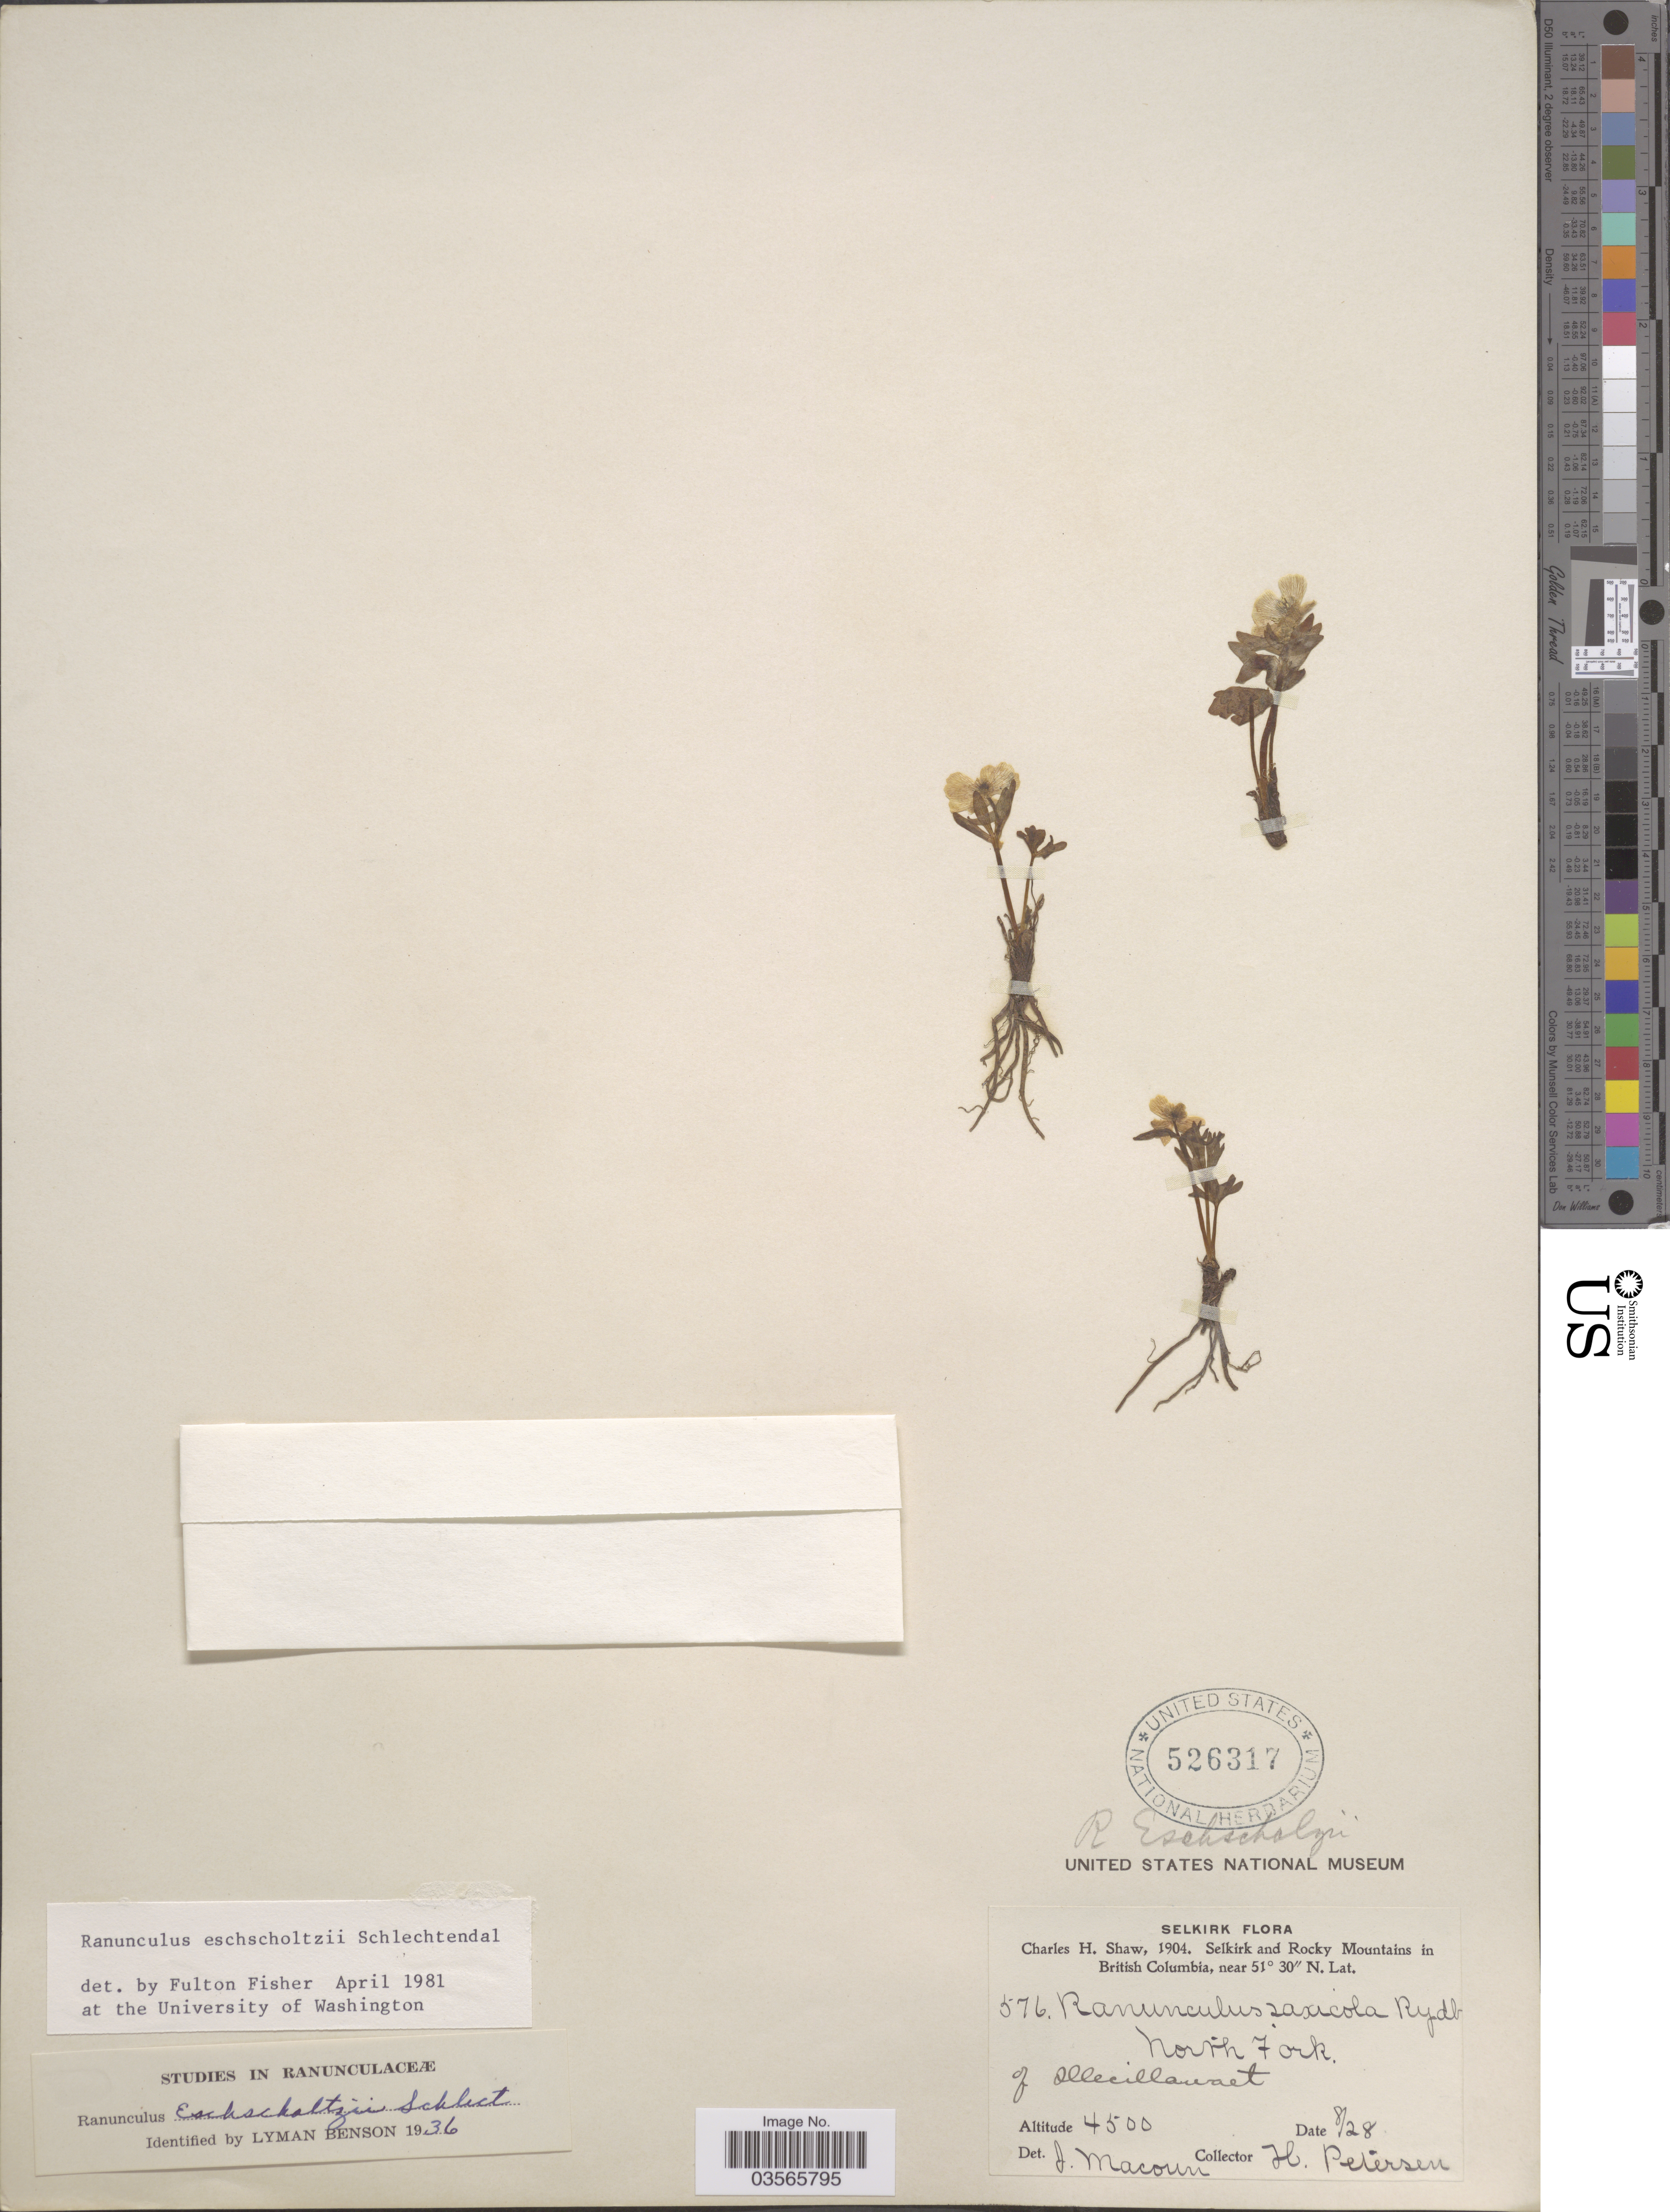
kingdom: Plantae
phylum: Tracheophyta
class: Magnoliopsida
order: Ranunculales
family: Ranunculaceae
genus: Ranunculus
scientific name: Ranunculus eschscholtzii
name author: Schltdl.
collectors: H. Petersen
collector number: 576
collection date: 1904-08-28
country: Canada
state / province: British Columbia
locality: Selkirk. Selkirk and Rocky Mountains in British Columbia. North Fork of Illecillawaet.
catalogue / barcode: US 526317